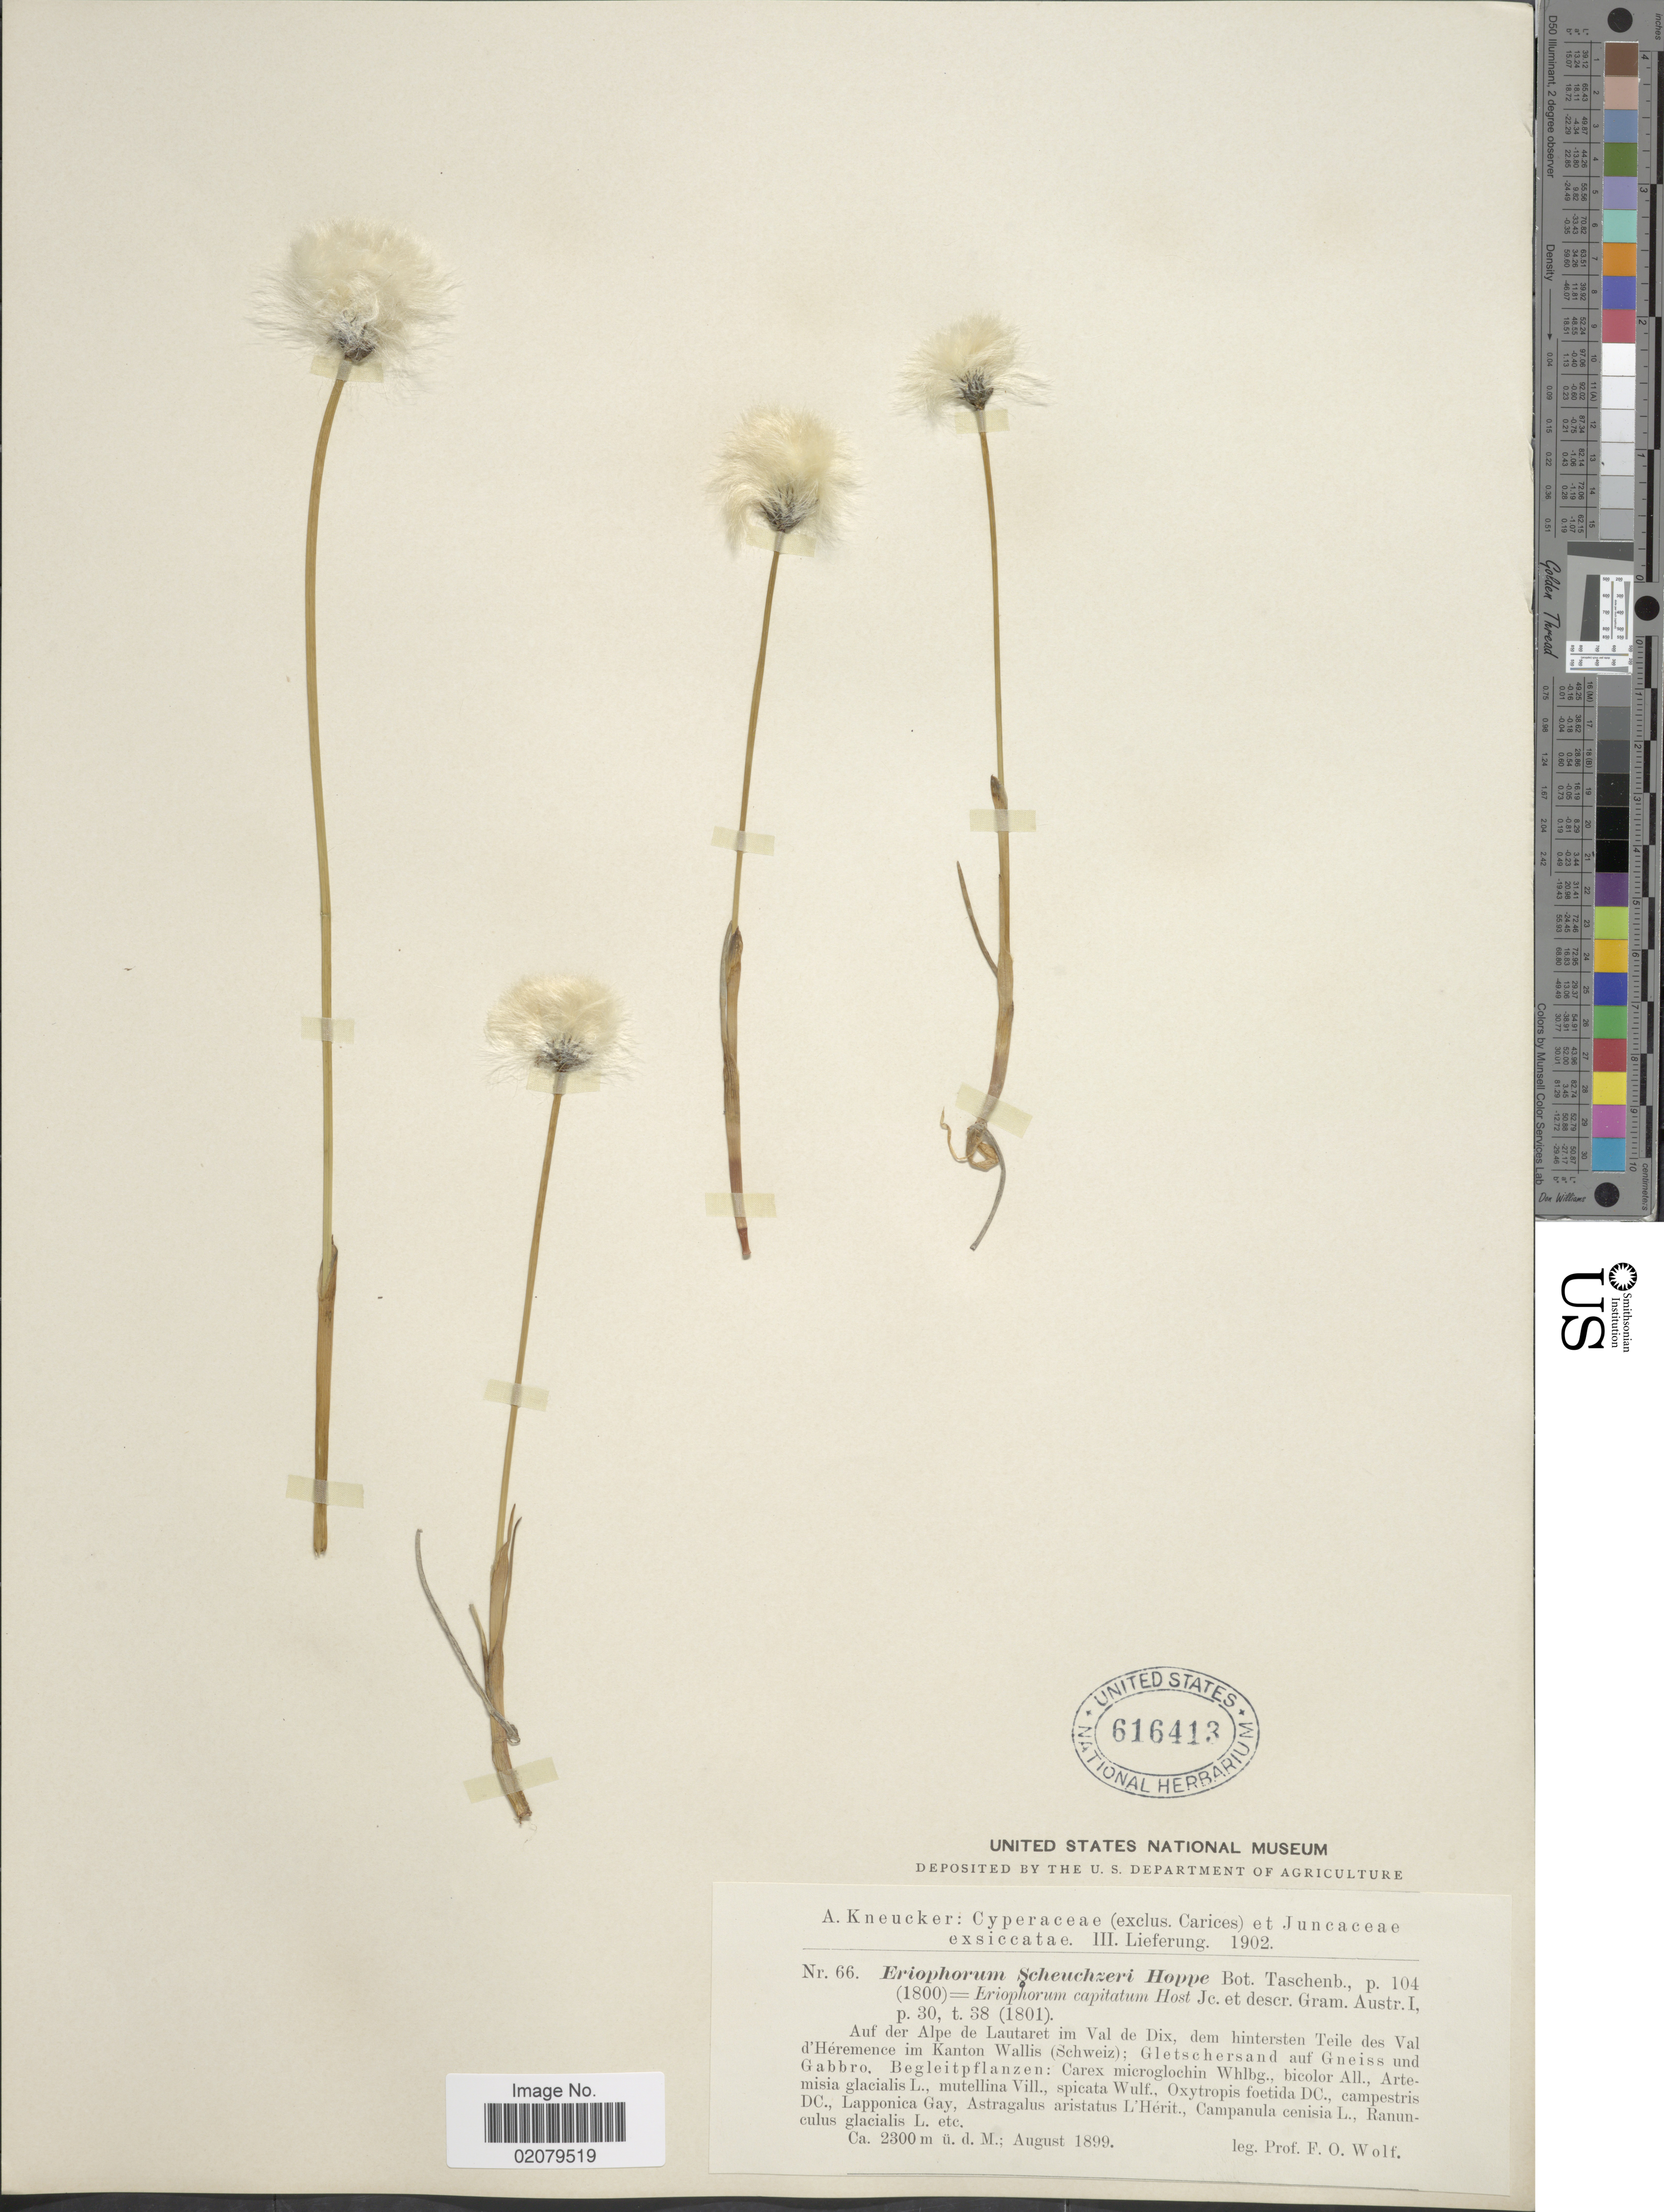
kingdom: Plantae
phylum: Tracheophyta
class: Liliopsida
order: Poales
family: Cyperaceae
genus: Eriophorum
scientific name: Eriophorum scheuchzeri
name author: Hoppe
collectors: F. Wolf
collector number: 66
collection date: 1899-08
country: Switzerland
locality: Auf der Alpe de Lautaret im Val de Dix, dem hintersten Teile des Val d' Heremence im Kanton Wallis (Schweiz)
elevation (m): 2300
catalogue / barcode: US 616413